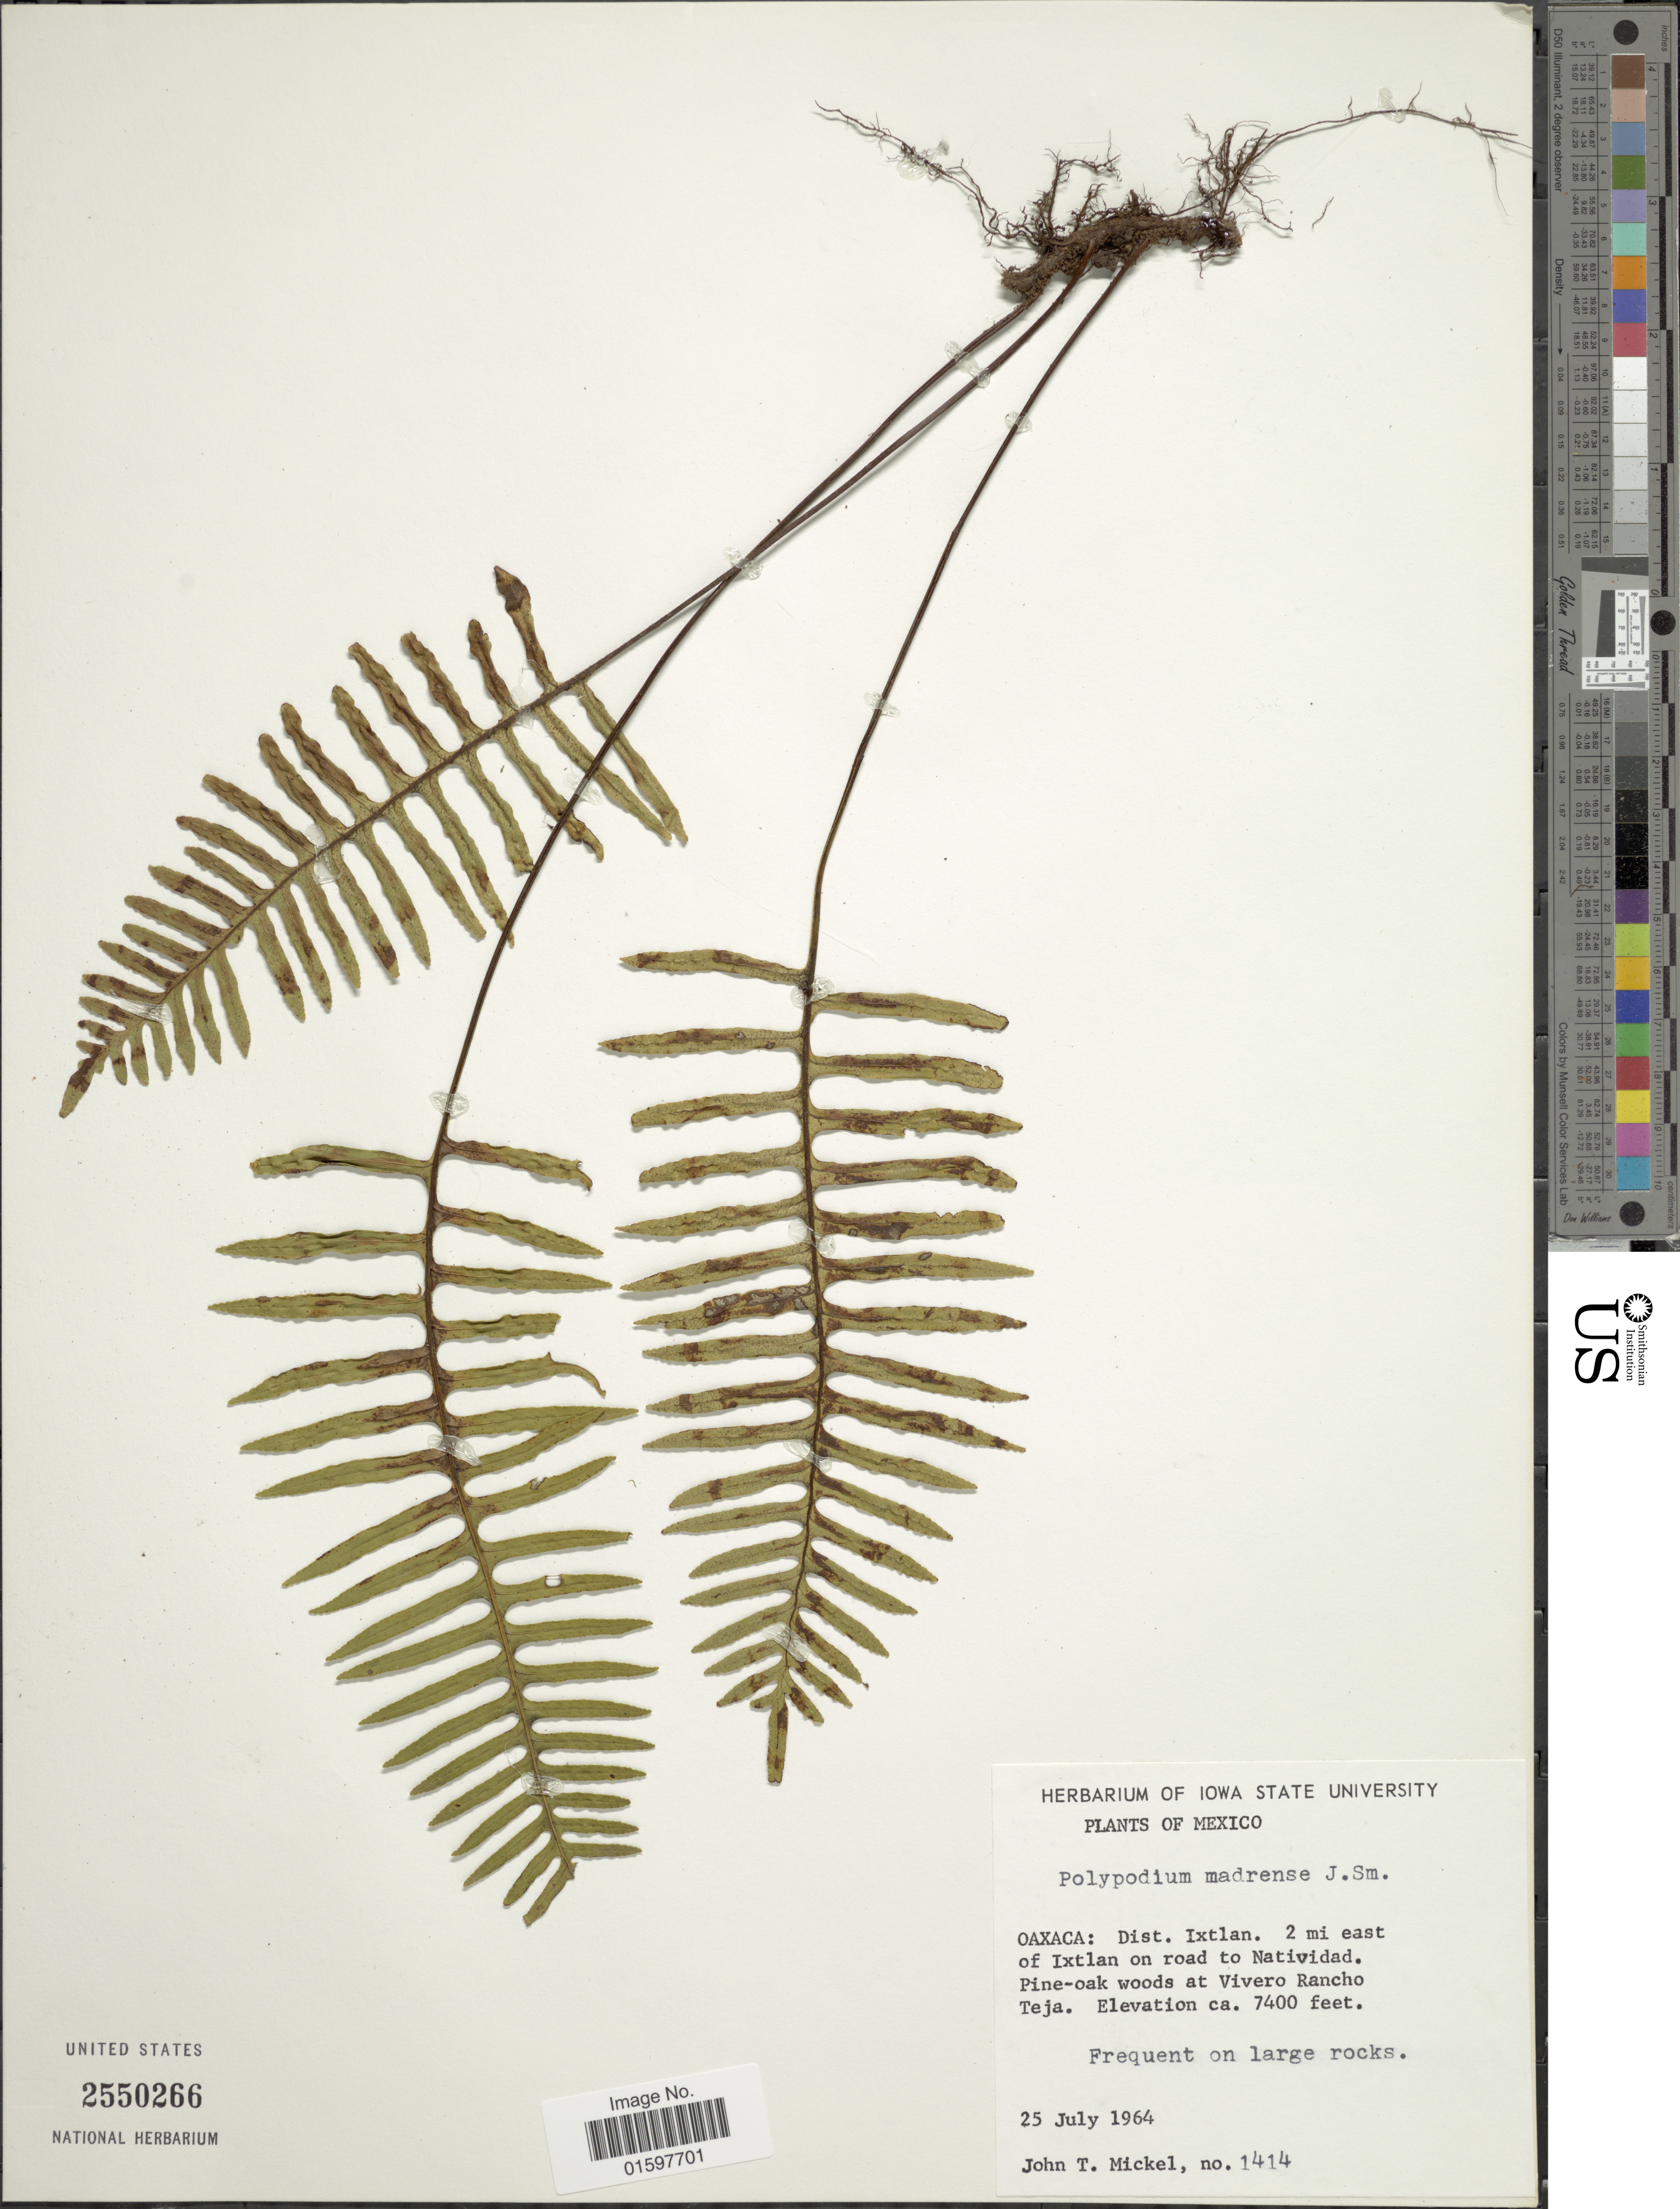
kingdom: Plantae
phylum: Tracheophyta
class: Polypodiopsida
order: Polypodiales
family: Polypodiaceae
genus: Pleopeltis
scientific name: Pleopeltis madrense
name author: (J. Sm.) A.R. Sm. & Tejero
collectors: J. T. Mickel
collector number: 1414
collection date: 1964-07-25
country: Mexico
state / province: Oaxaca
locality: Dist. Ixtlan, 2 mi east of Ixtlan on road to Natividad, Pine-oak woods at Vivero Rancho Teja.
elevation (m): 2256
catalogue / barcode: US 2550266